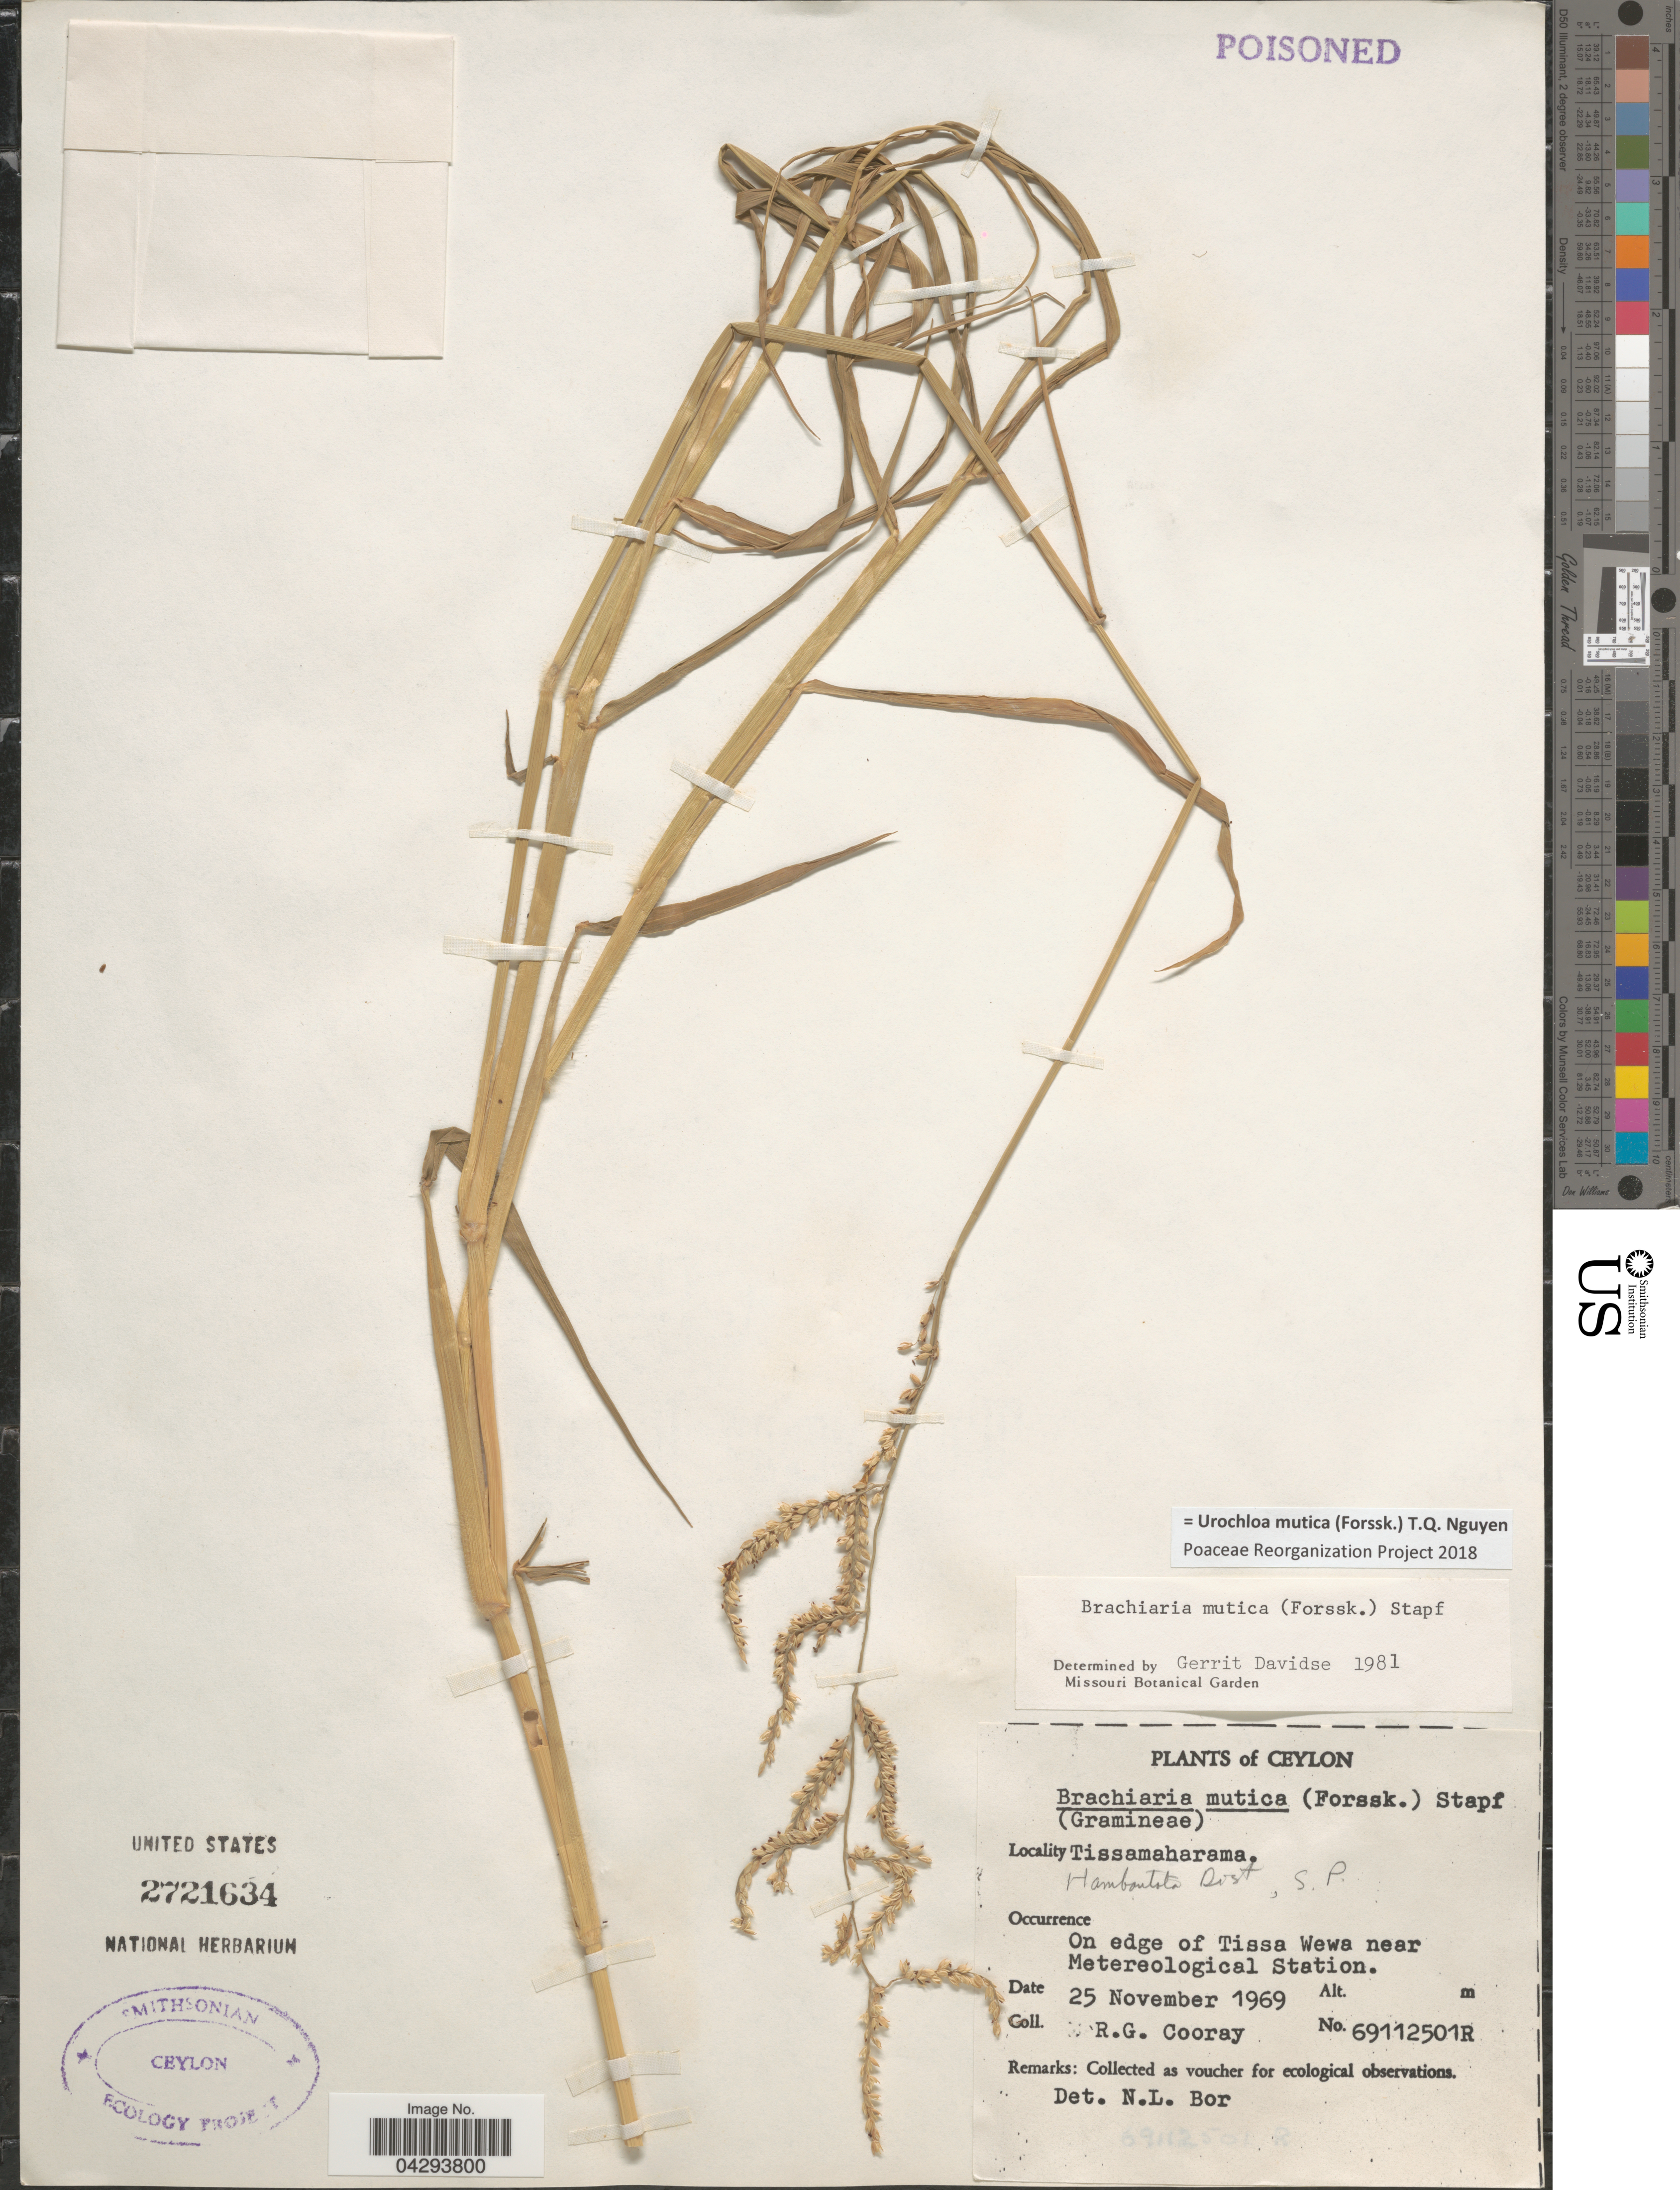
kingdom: Plantae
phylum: Tracheophyta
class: Liliopsida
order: Poales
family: Poaceae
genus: Urochloa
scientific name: Urochloa mutica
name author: (Forssk.) T.Q. Nguyen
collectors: R. Cooray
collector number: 69112501R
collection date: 1969-11-25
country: Sri Lanka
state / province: Southern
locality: Ceylon. Tissamaharama. Hambantota Dist. On edge of Tissa Wewa near Metereological Station.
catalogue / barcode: US 2721634